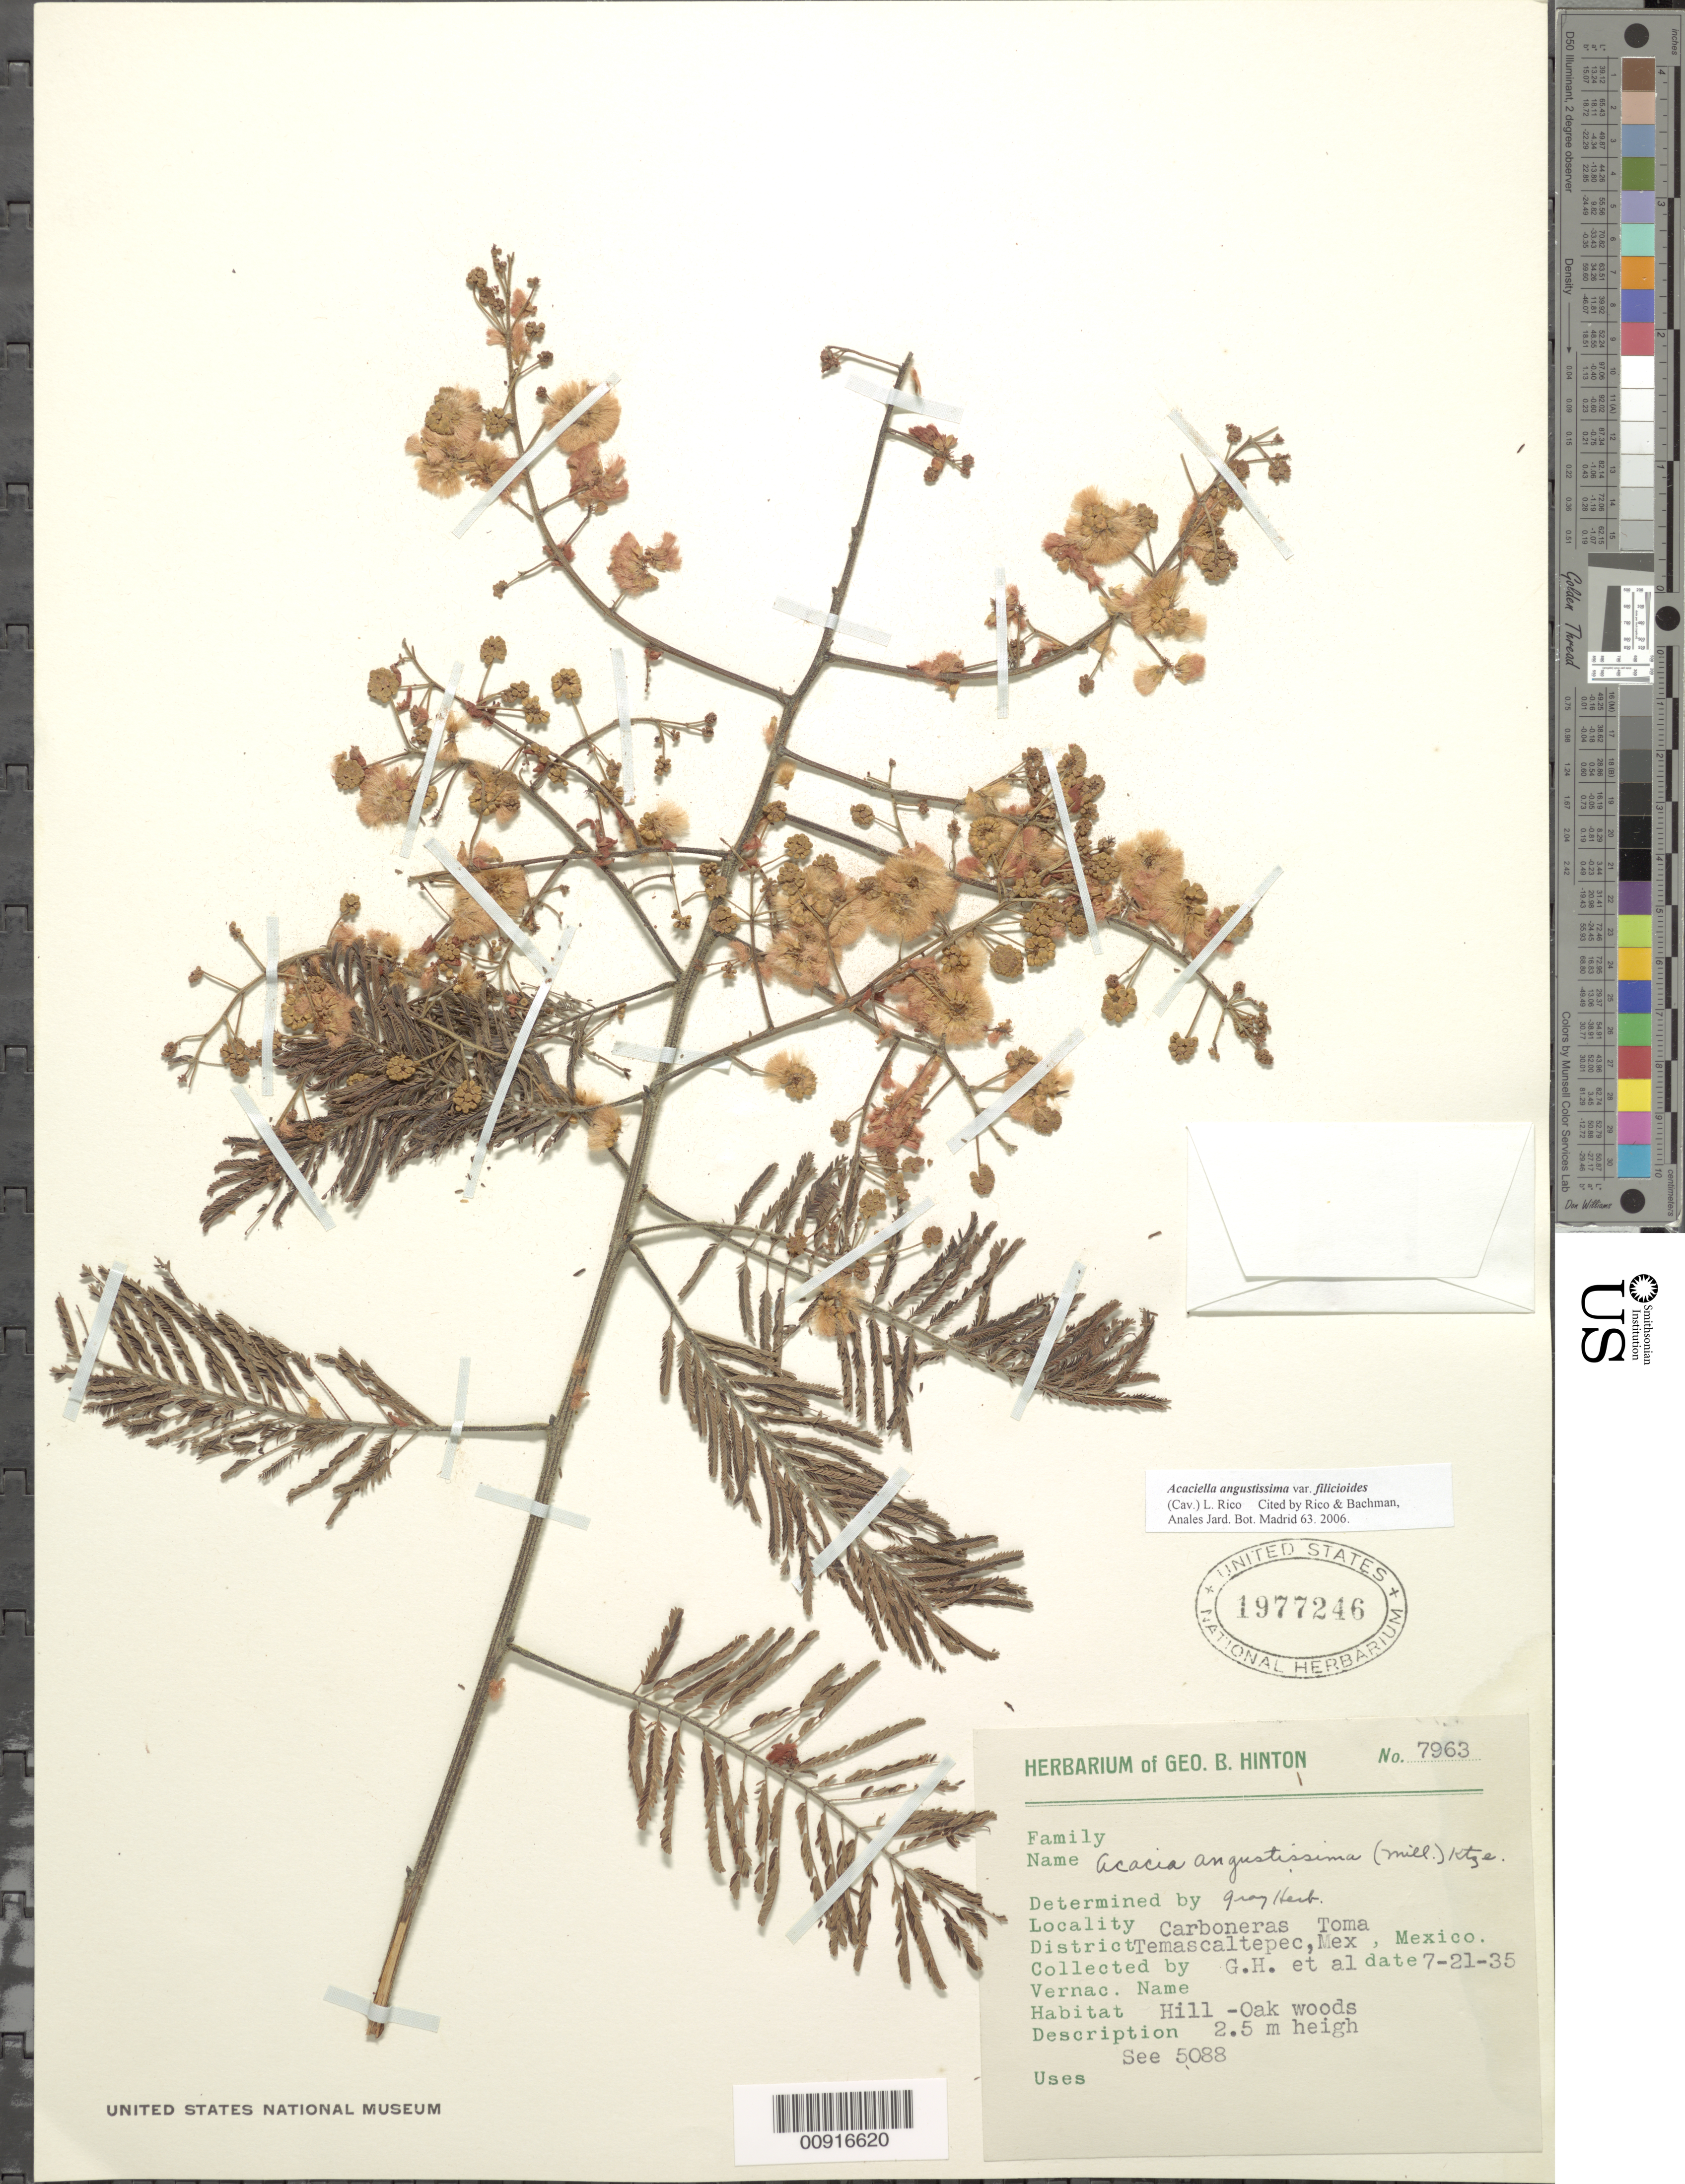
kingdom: Plantae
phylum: Tracheophyta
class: Magnoliopsida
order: Fabales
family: Fabaceae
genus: Acaciella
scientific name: Acaciella angustissima var. filicioides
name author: (Cav.) L. Rico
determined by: Rico, L.; Bachman, --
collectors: G. B. Hinton & et al.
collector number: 7963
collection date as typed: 21 Jul 1935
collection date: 1935-07-21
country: Mexico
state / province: México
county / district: Temascaltepec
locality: Carboneras Toma, District of Temascaltepec, State of Mexico.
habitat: Hill - Oak woods.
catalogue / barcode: US 1977246